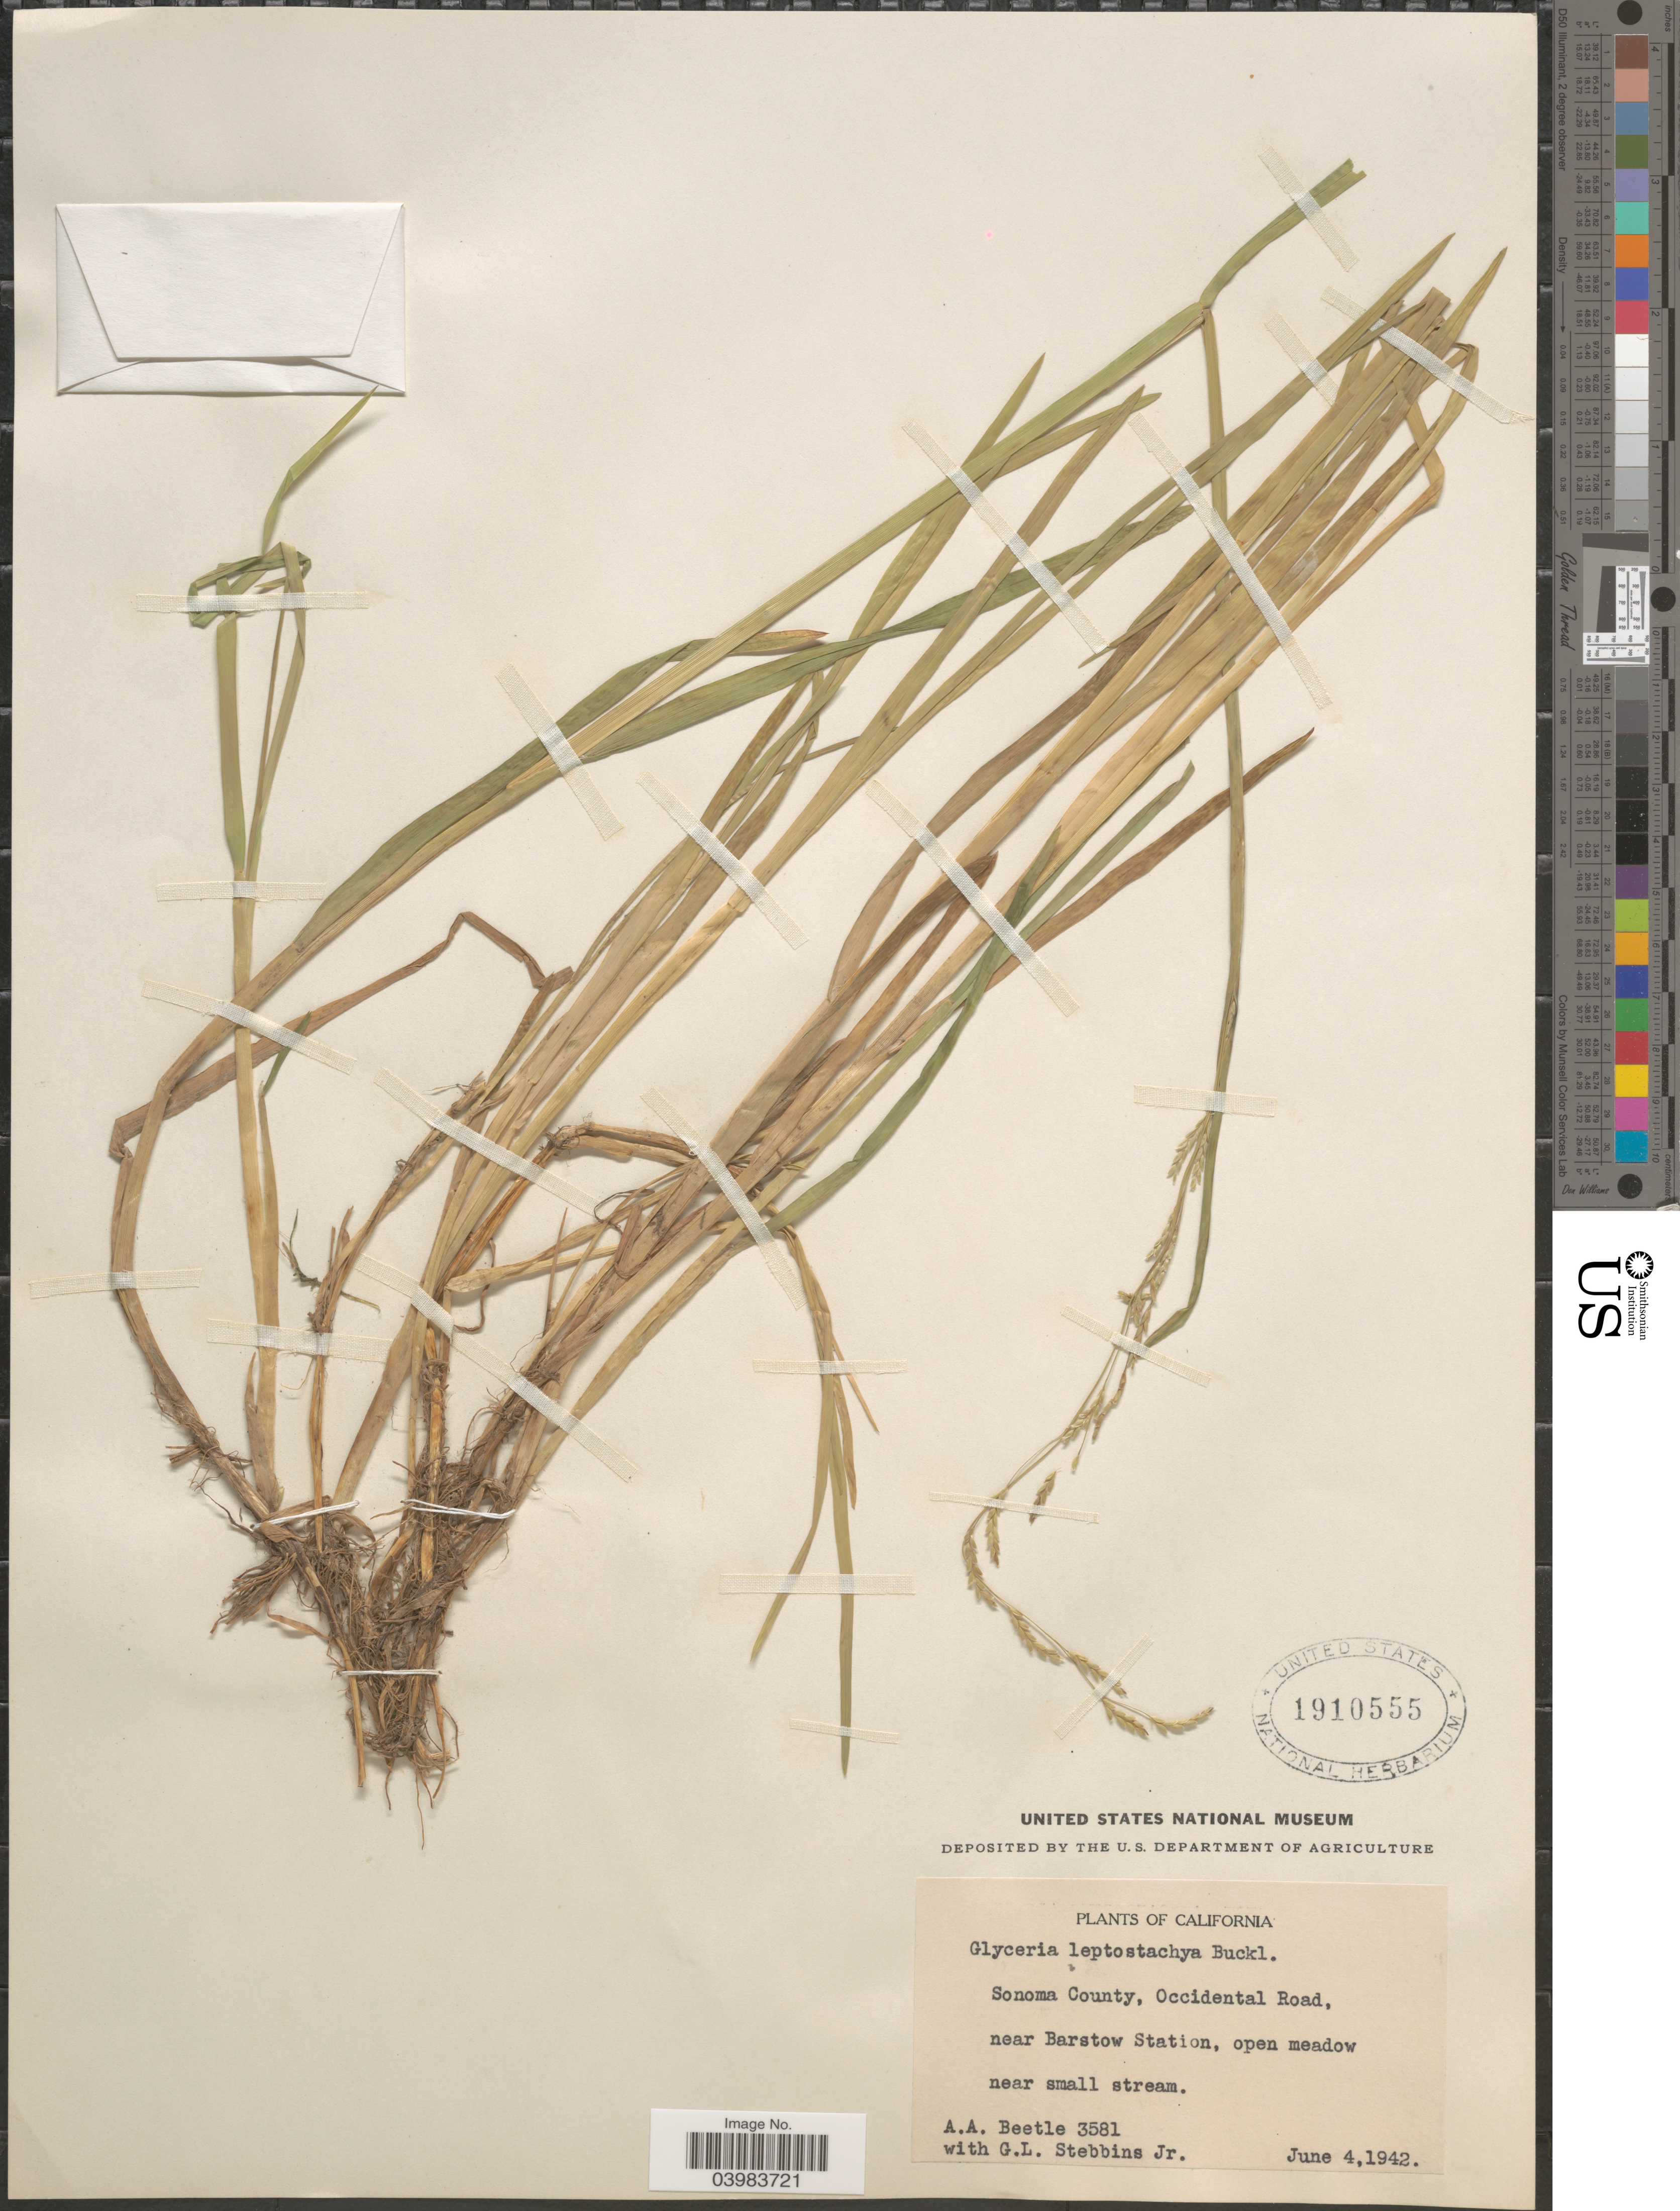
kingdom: Plantae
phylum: Tracheophyta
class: Liliopsida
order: Poales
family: Poaceae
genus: Glyceria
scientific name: Glyceria leptostachya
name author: Buckley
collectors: A. A. Beetle & G. L. Stebbins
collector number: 3581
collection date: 1942-06-04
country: United States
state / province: California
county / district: Sonoma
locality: Sonoma County, Occidental Road, near Barstow Station.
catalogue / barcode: US 1910555